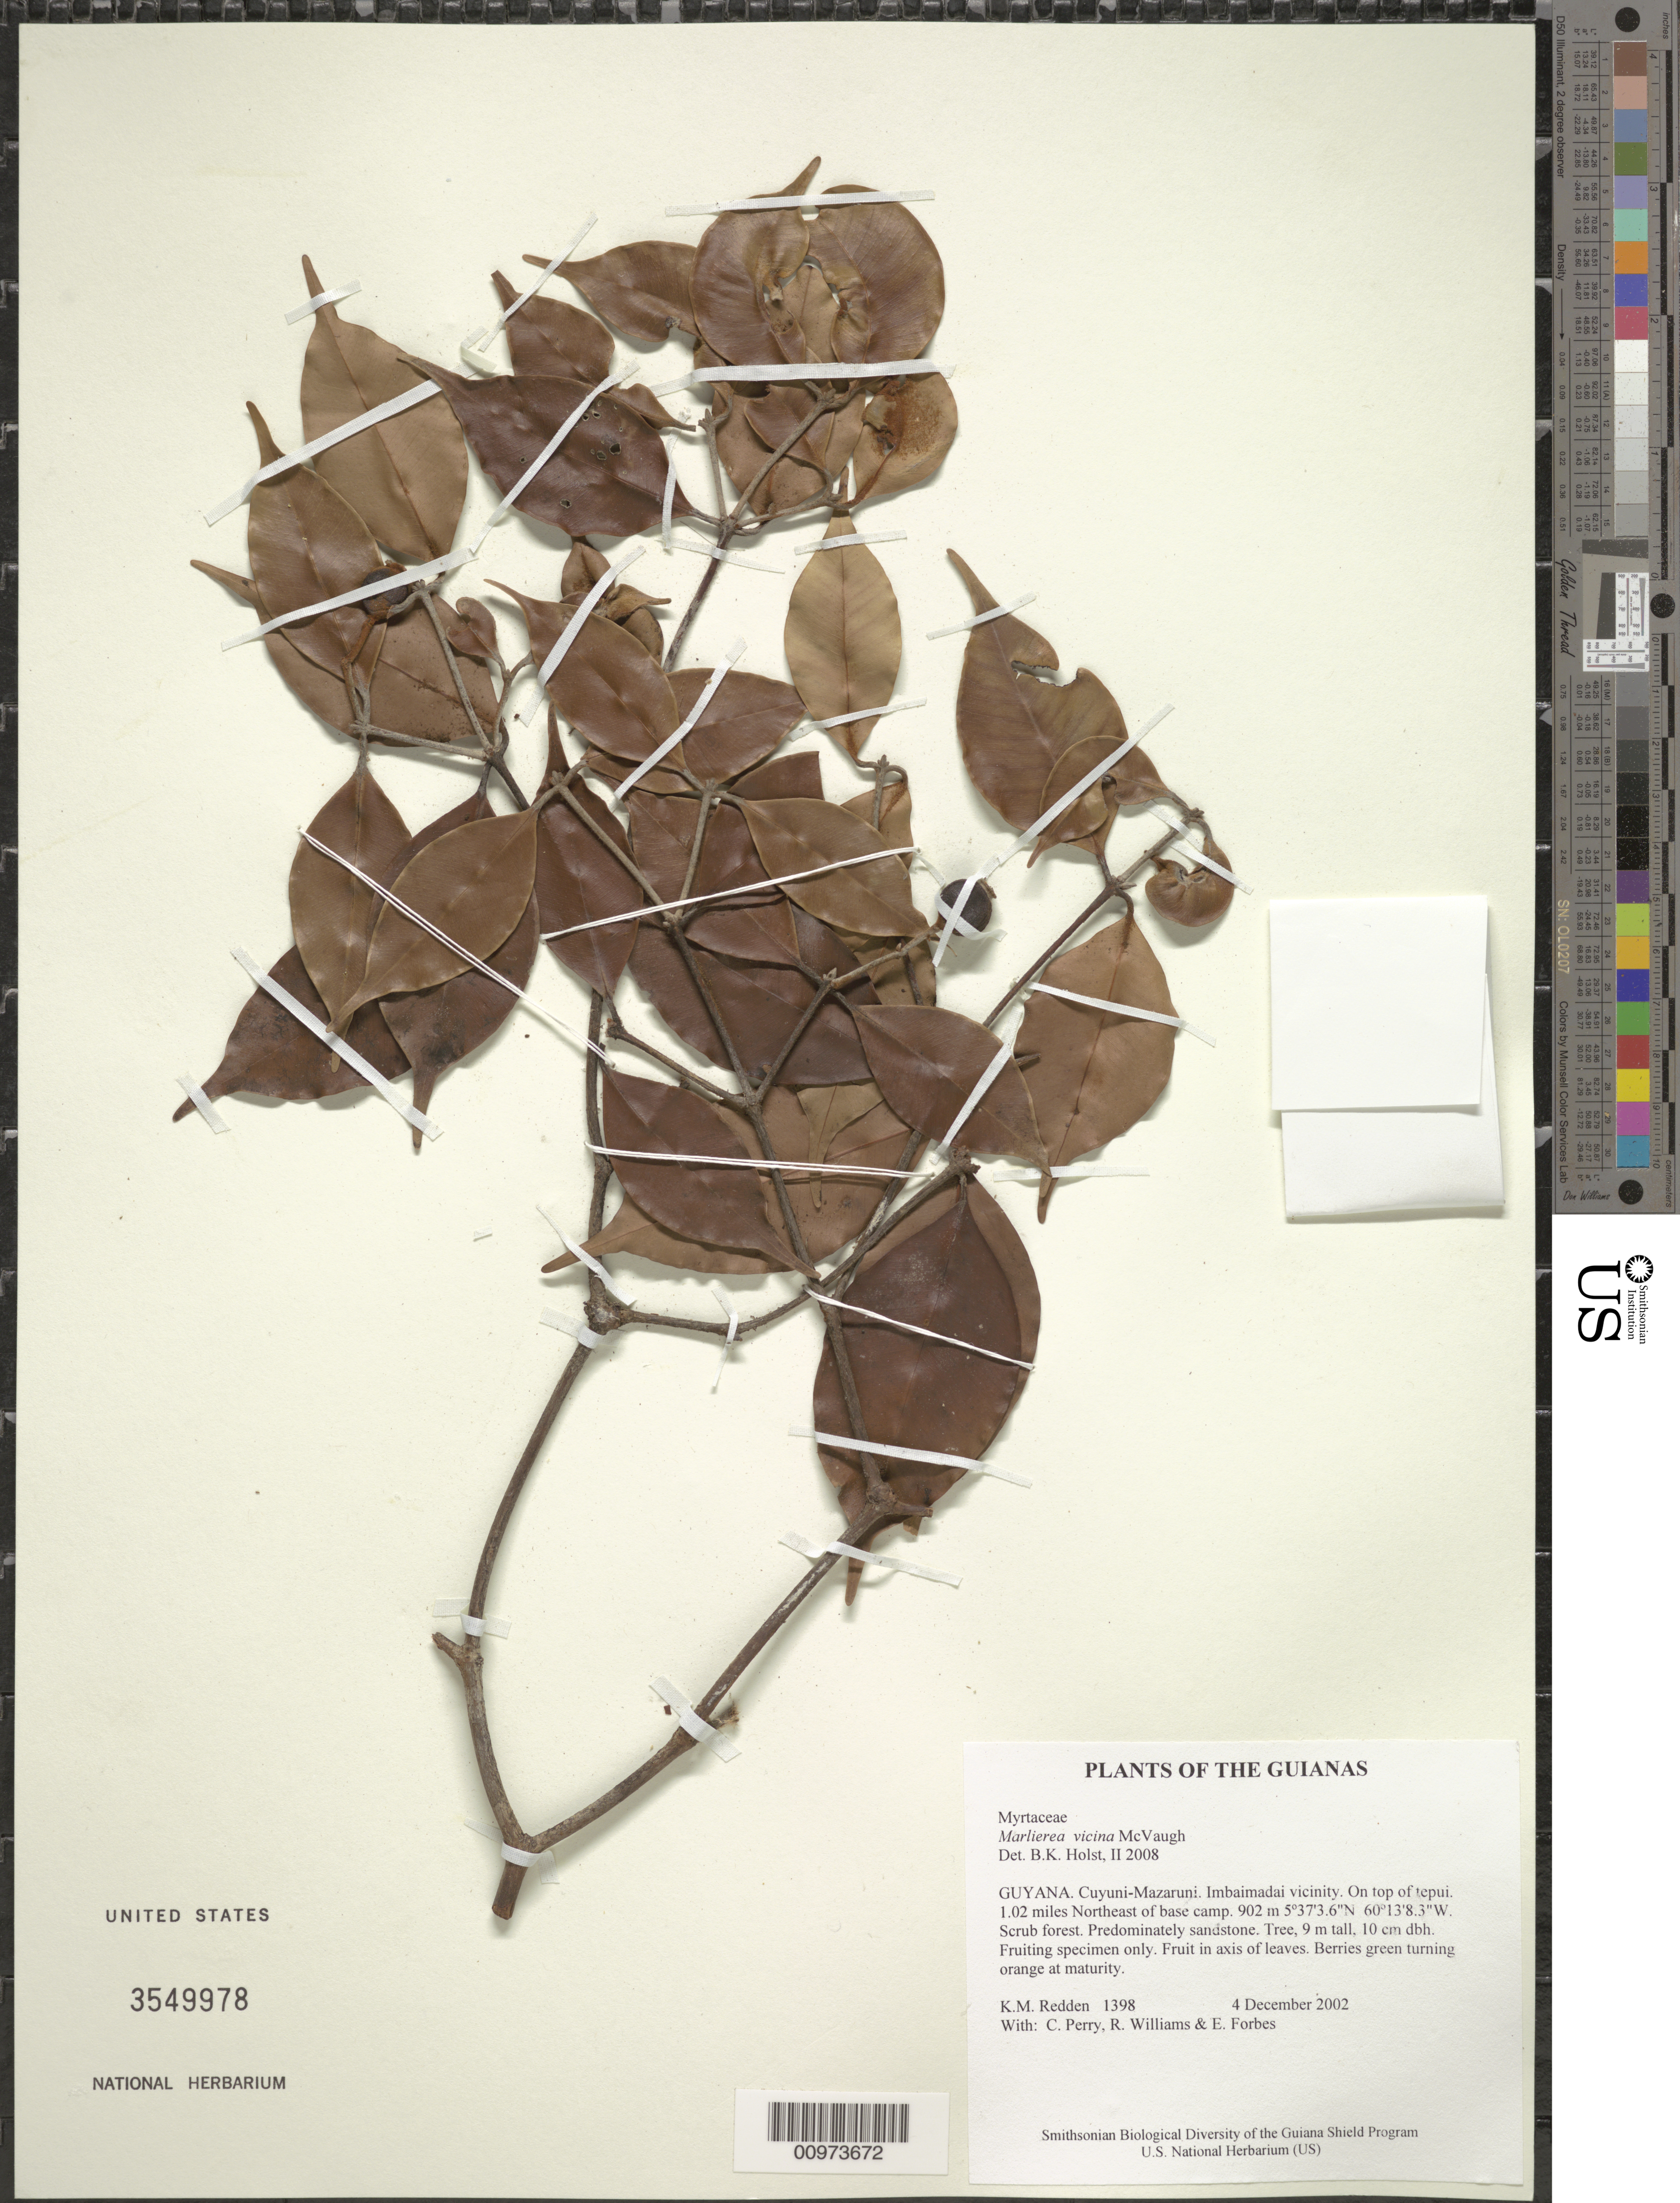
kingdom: Plantae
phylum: Tracheophyta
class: Magnoliopsida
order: Myrtales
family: Myrtaceae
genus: Myrcia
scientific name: Myrcia summa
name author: (McVaugh) M.F. Santos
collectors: K. M. Redden, C. Perry, R. Williams & E. Forbes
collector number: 1398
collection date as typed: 4 December 2002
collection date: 2002-12-04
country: Guyana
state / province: Cuyuni-Mazaruni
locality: Imbaimadai vicinity. On top of tepui. 1.02 miles Northeast of base camp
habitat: Scrub forest. Predominately sandstone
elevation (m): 902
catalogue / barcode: US 3549978